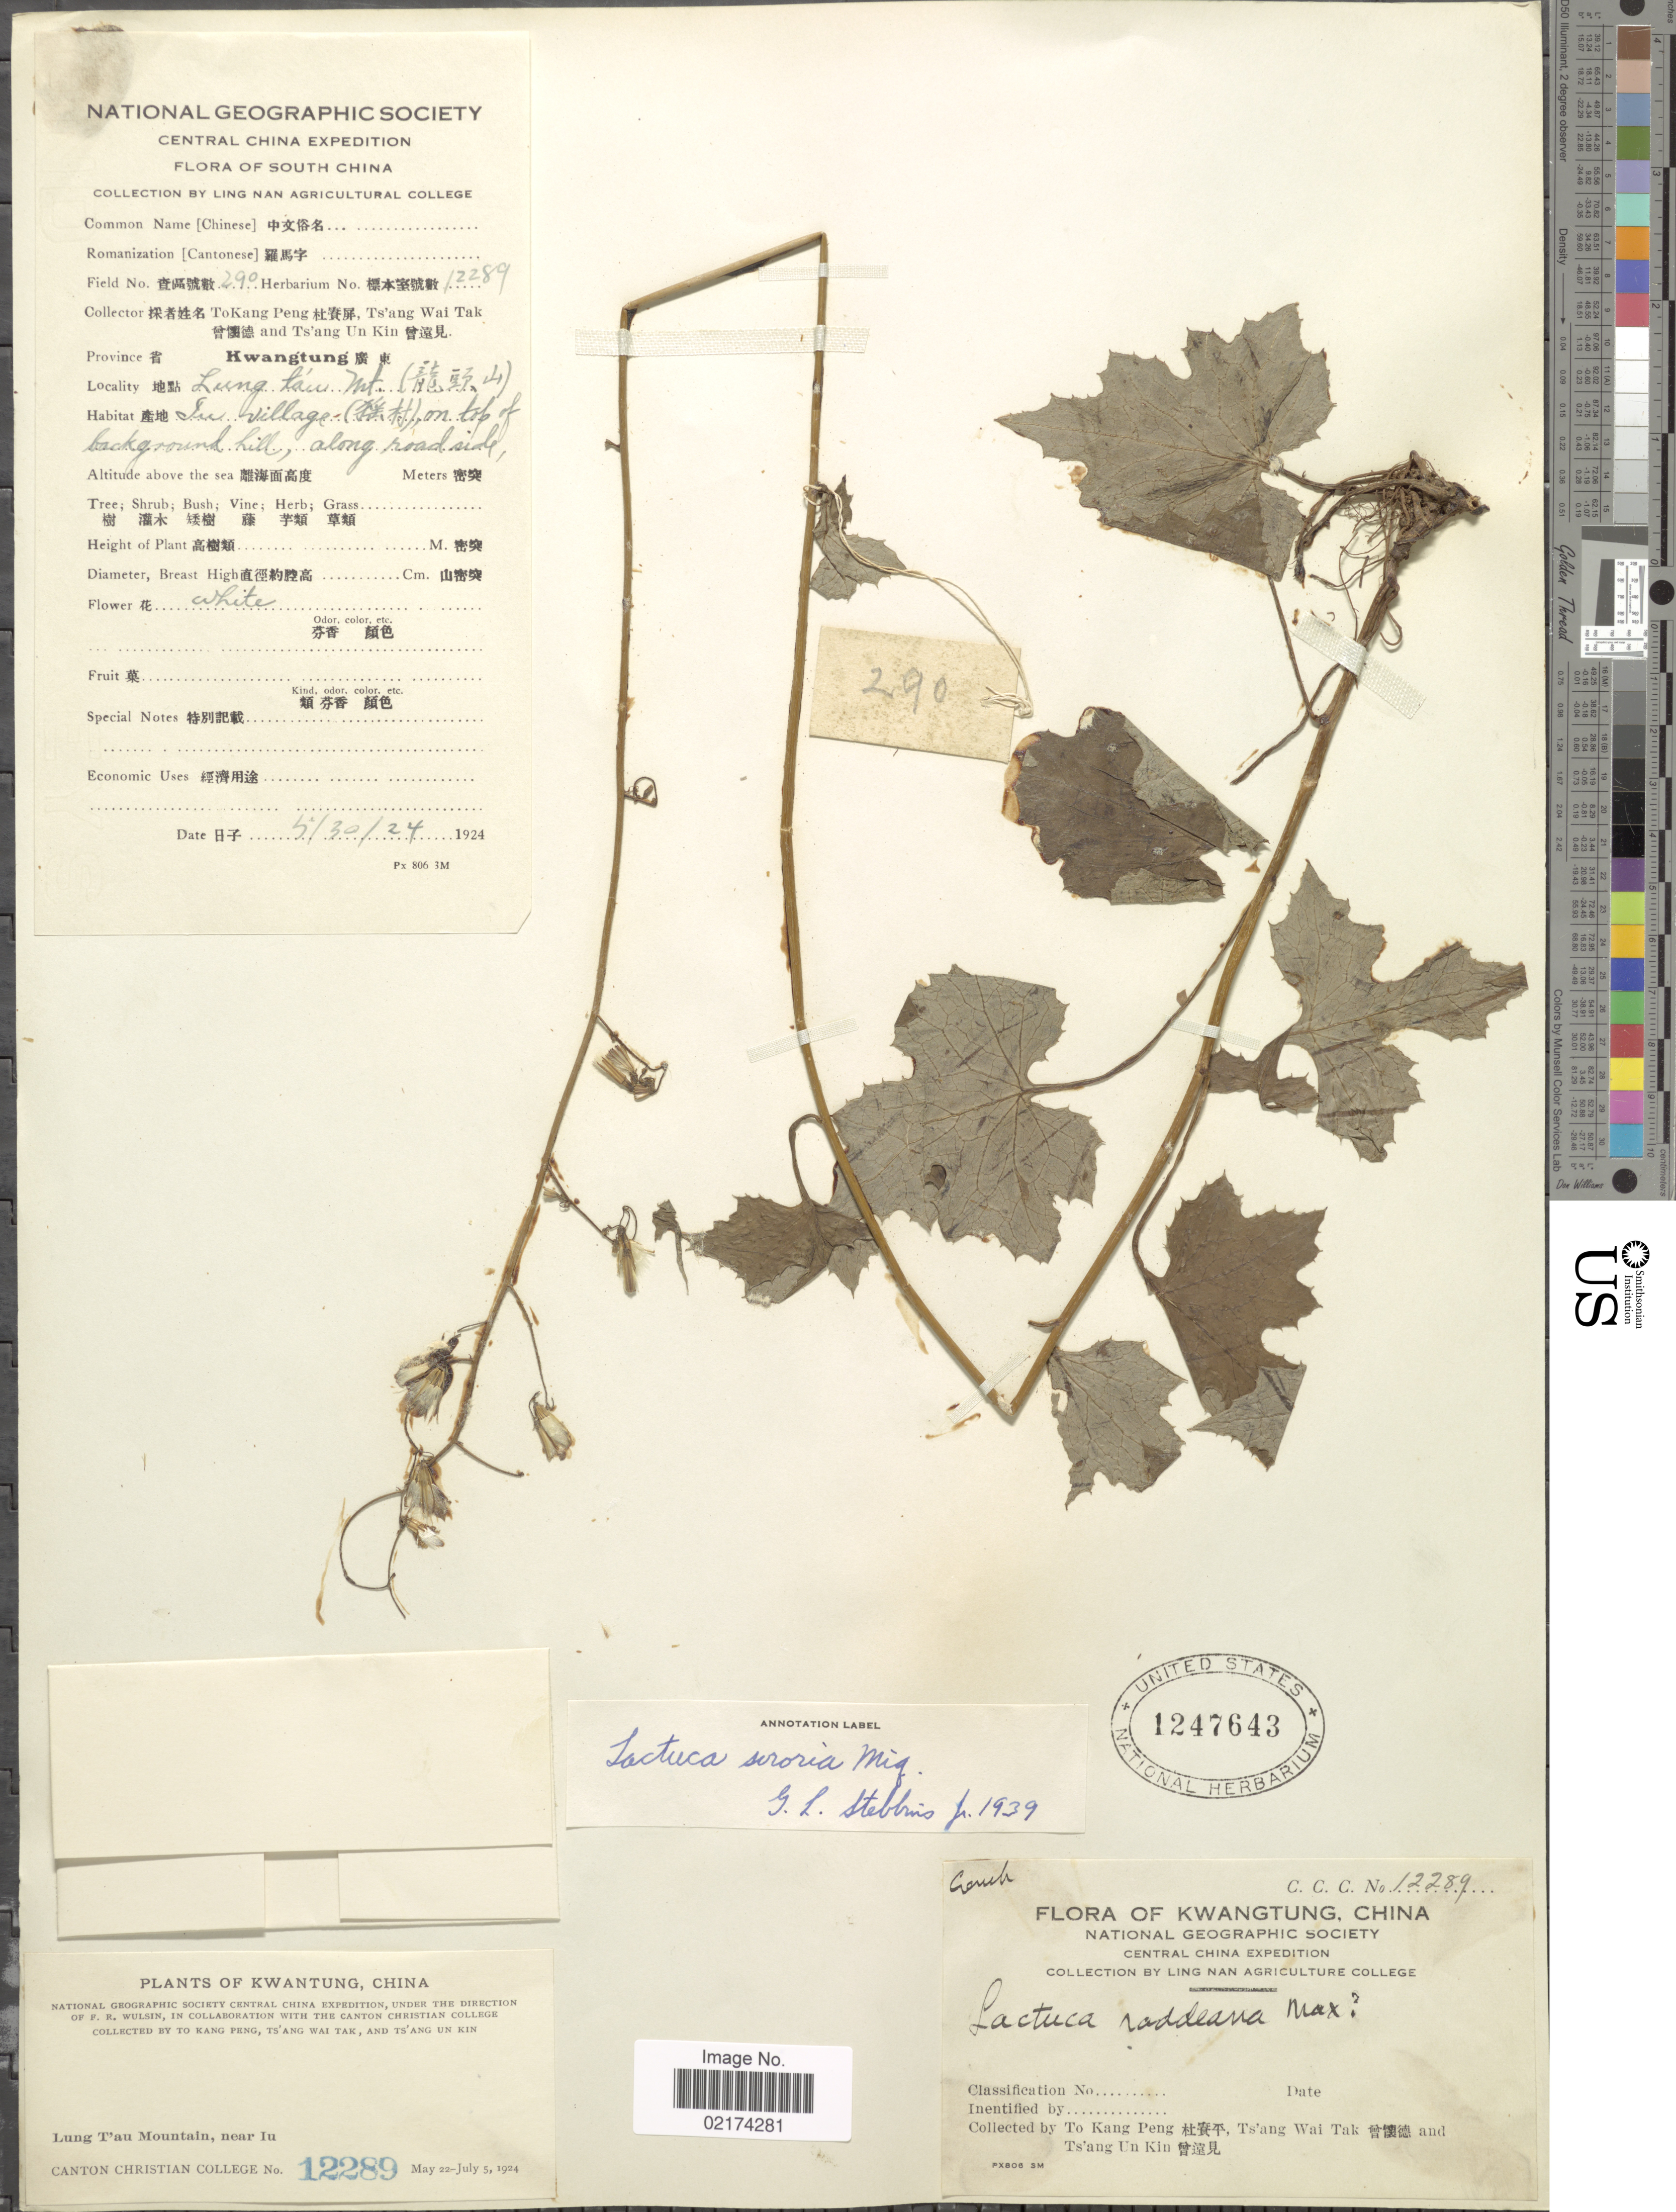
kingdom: Plantae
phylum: Tracheophyta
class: Magnoliopsida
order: Asterales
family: Asteraceae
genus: Paraprenanthes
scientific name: Paraprenanthes sororia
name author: (Miq.) C. Shih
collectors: T. K. Peng, W. T. Tsang & U. K. Tsang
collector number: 290/12289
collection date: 1924-05-30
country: China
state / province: Guangdong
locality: Kwangtung, Central China, Lung T'au Mountain, near Iu, Iu Village on top of background hill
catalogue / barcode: US 1247643